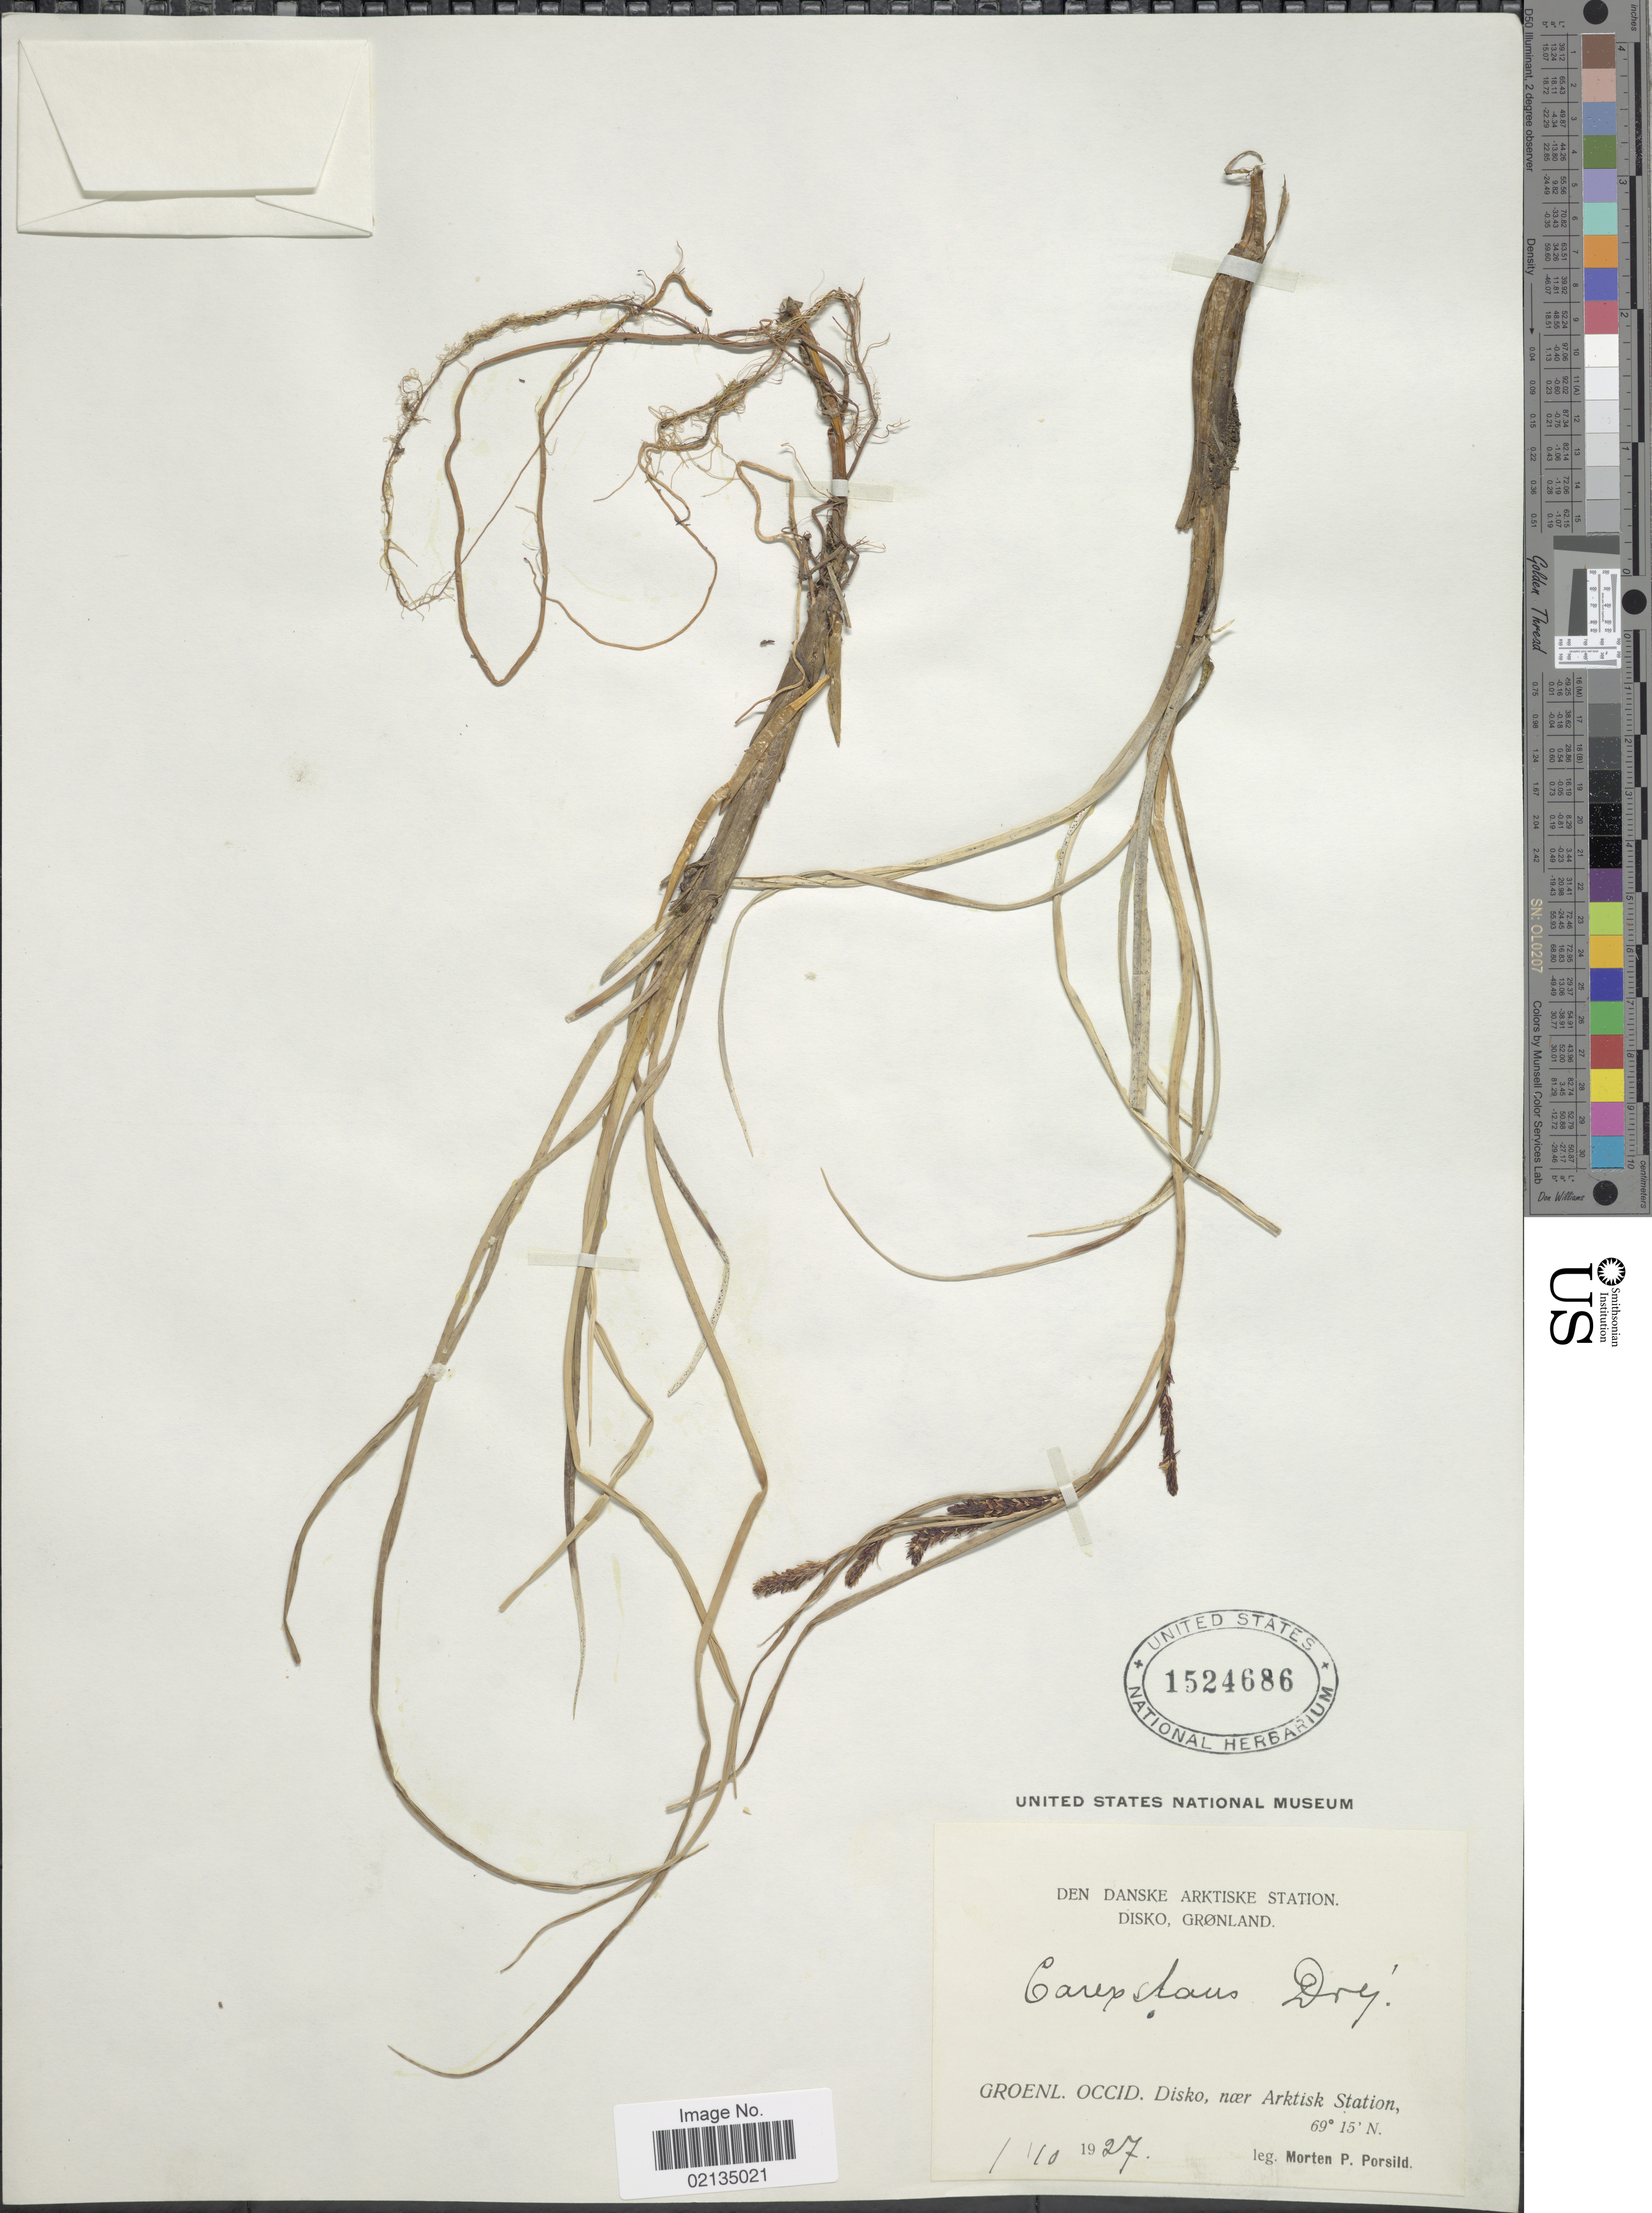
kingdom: Plantae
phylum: Tracheophyta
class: Liliopsida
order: Poales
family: Cyperaceae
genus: Carex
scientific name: Carex aquatilis var. minor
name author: Boott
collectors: M. P. Porsild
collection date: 1927-10-01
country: Greenland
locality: Disko, Grønland, Groenl. occid, Disko, near Arktisk Station.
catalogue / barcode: US 1524686